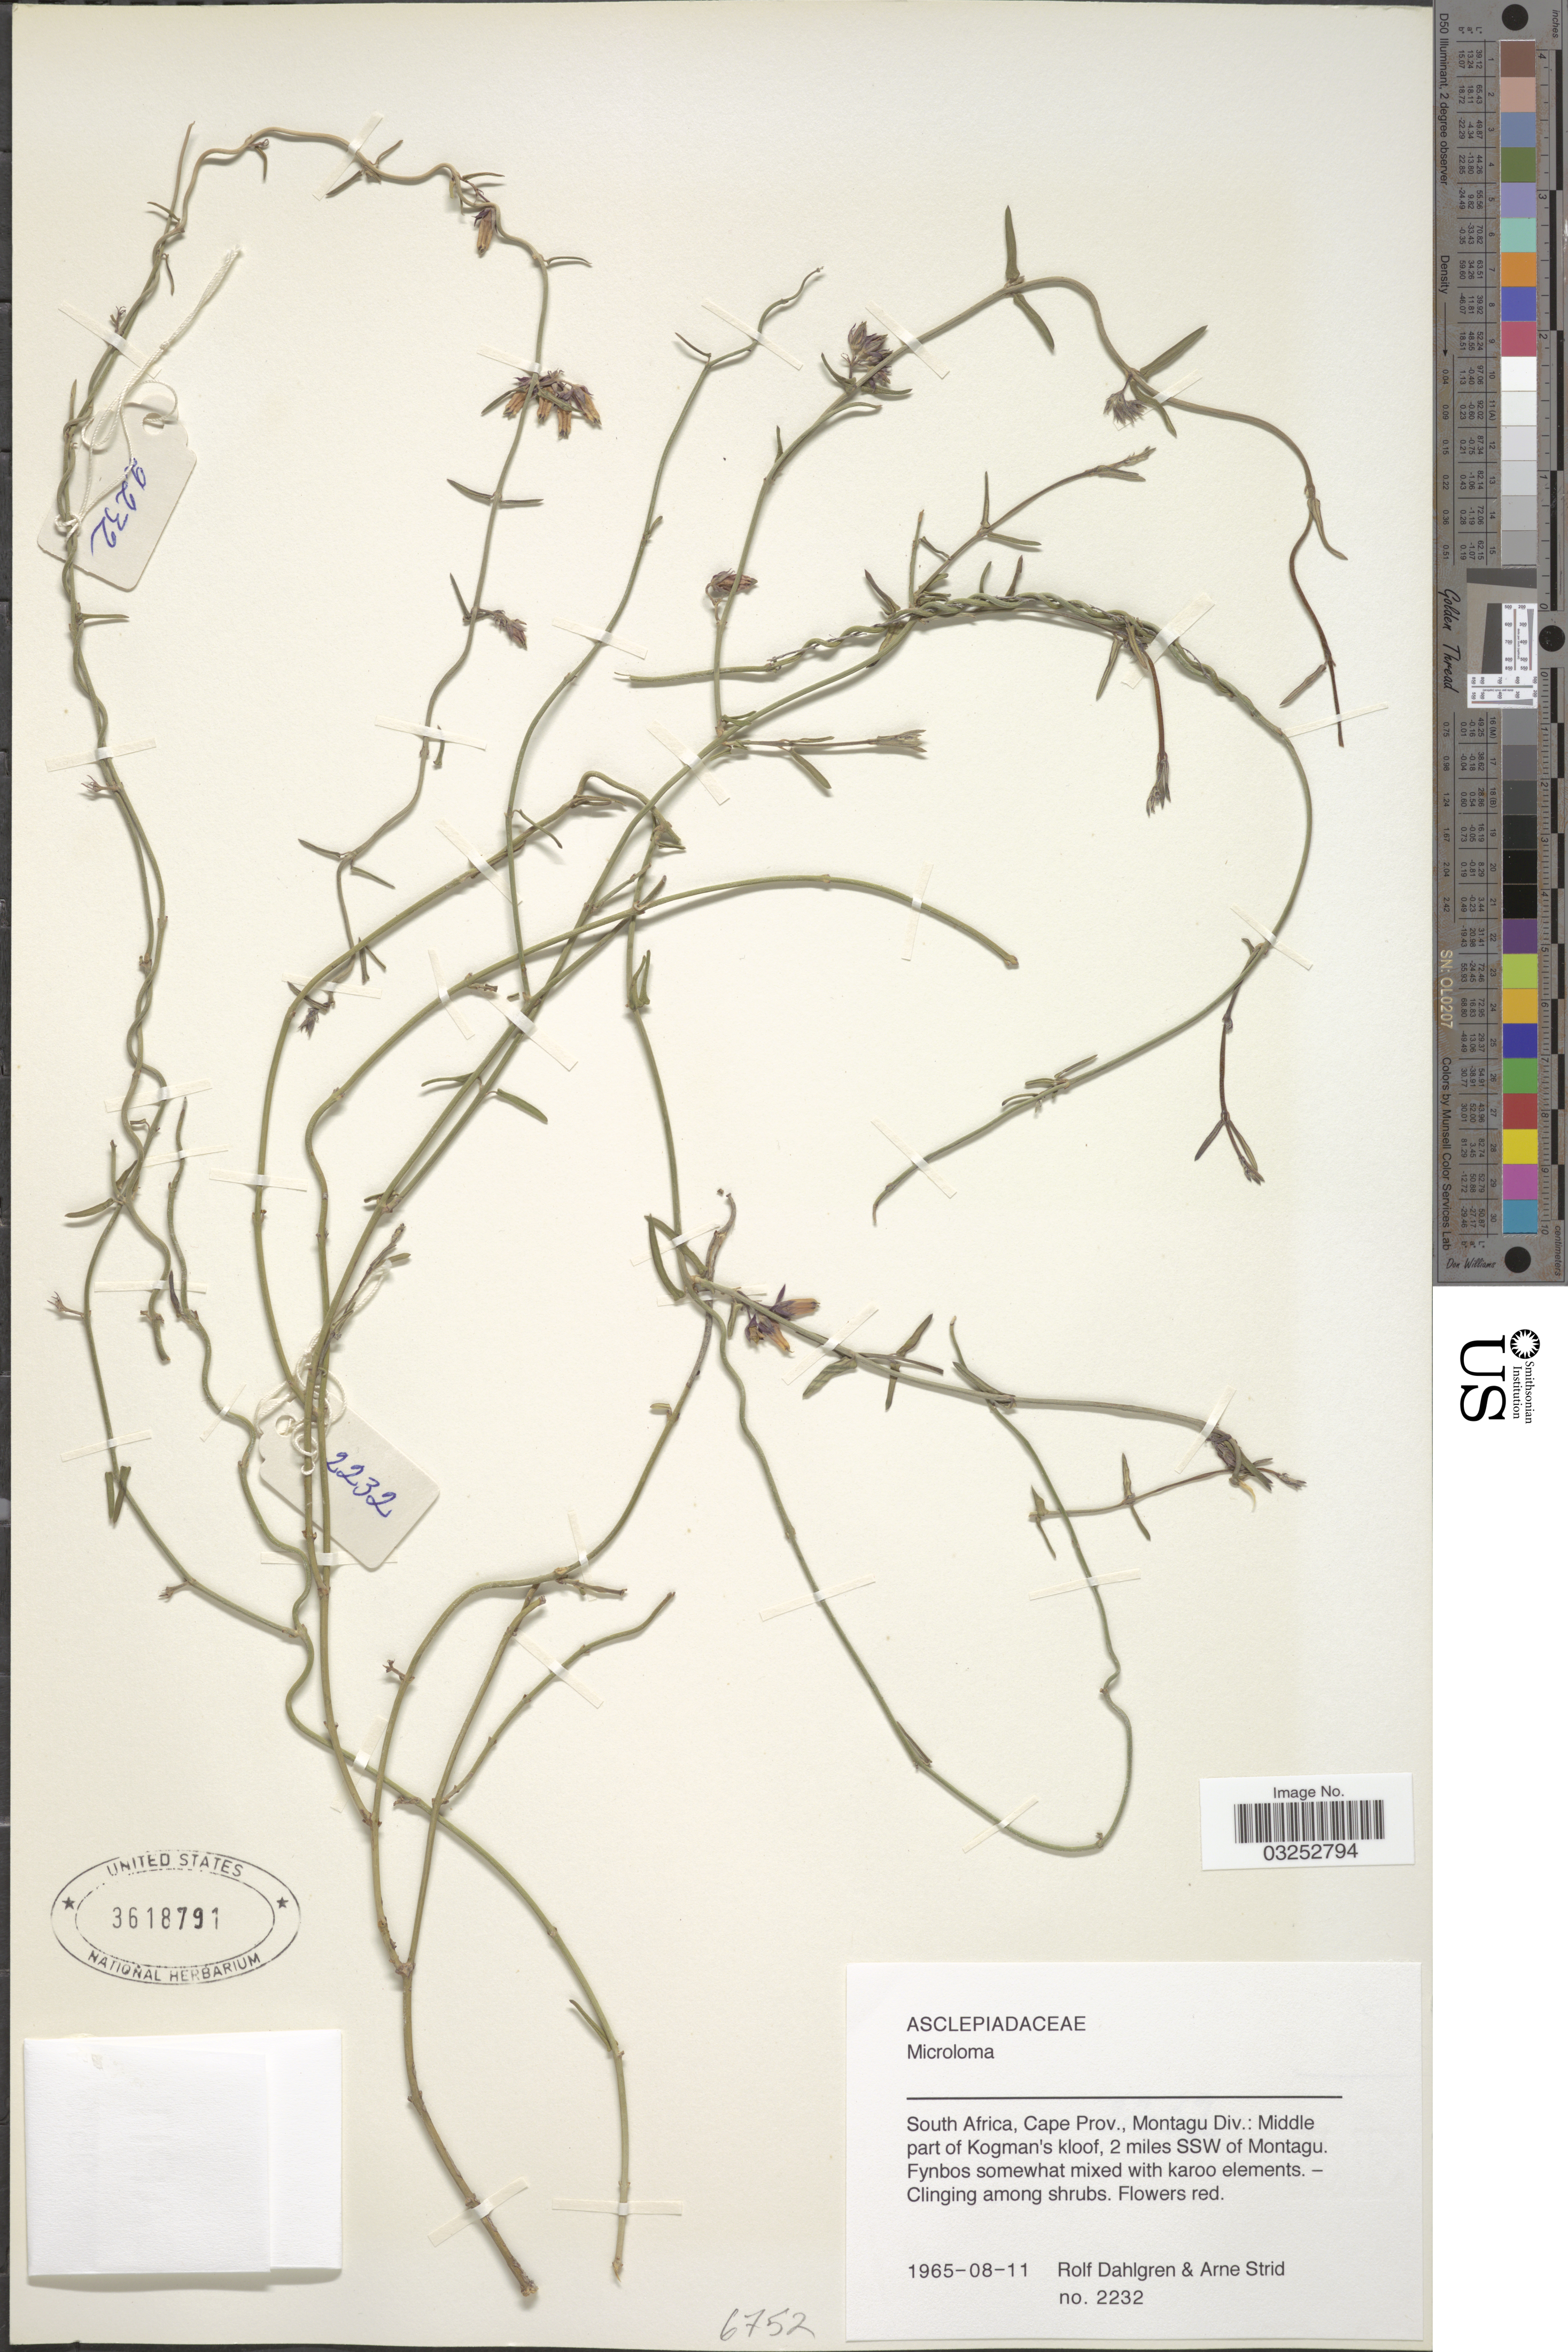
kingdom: Plantae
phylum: Tracheophyta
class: Magnoliopsida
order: Gentianales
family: Apocynaceae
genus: Microloma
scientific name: Microloma sp.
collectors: R. Dahlgren & A. Strid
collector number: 2232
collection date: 1965-08-11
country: South Africa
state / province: Western Cape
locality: South Africa, Cape Prov., Montagu Div.: Middle part of Kogman's kloof, 2 miles SSW of Montagu.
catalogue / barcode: US 3618791